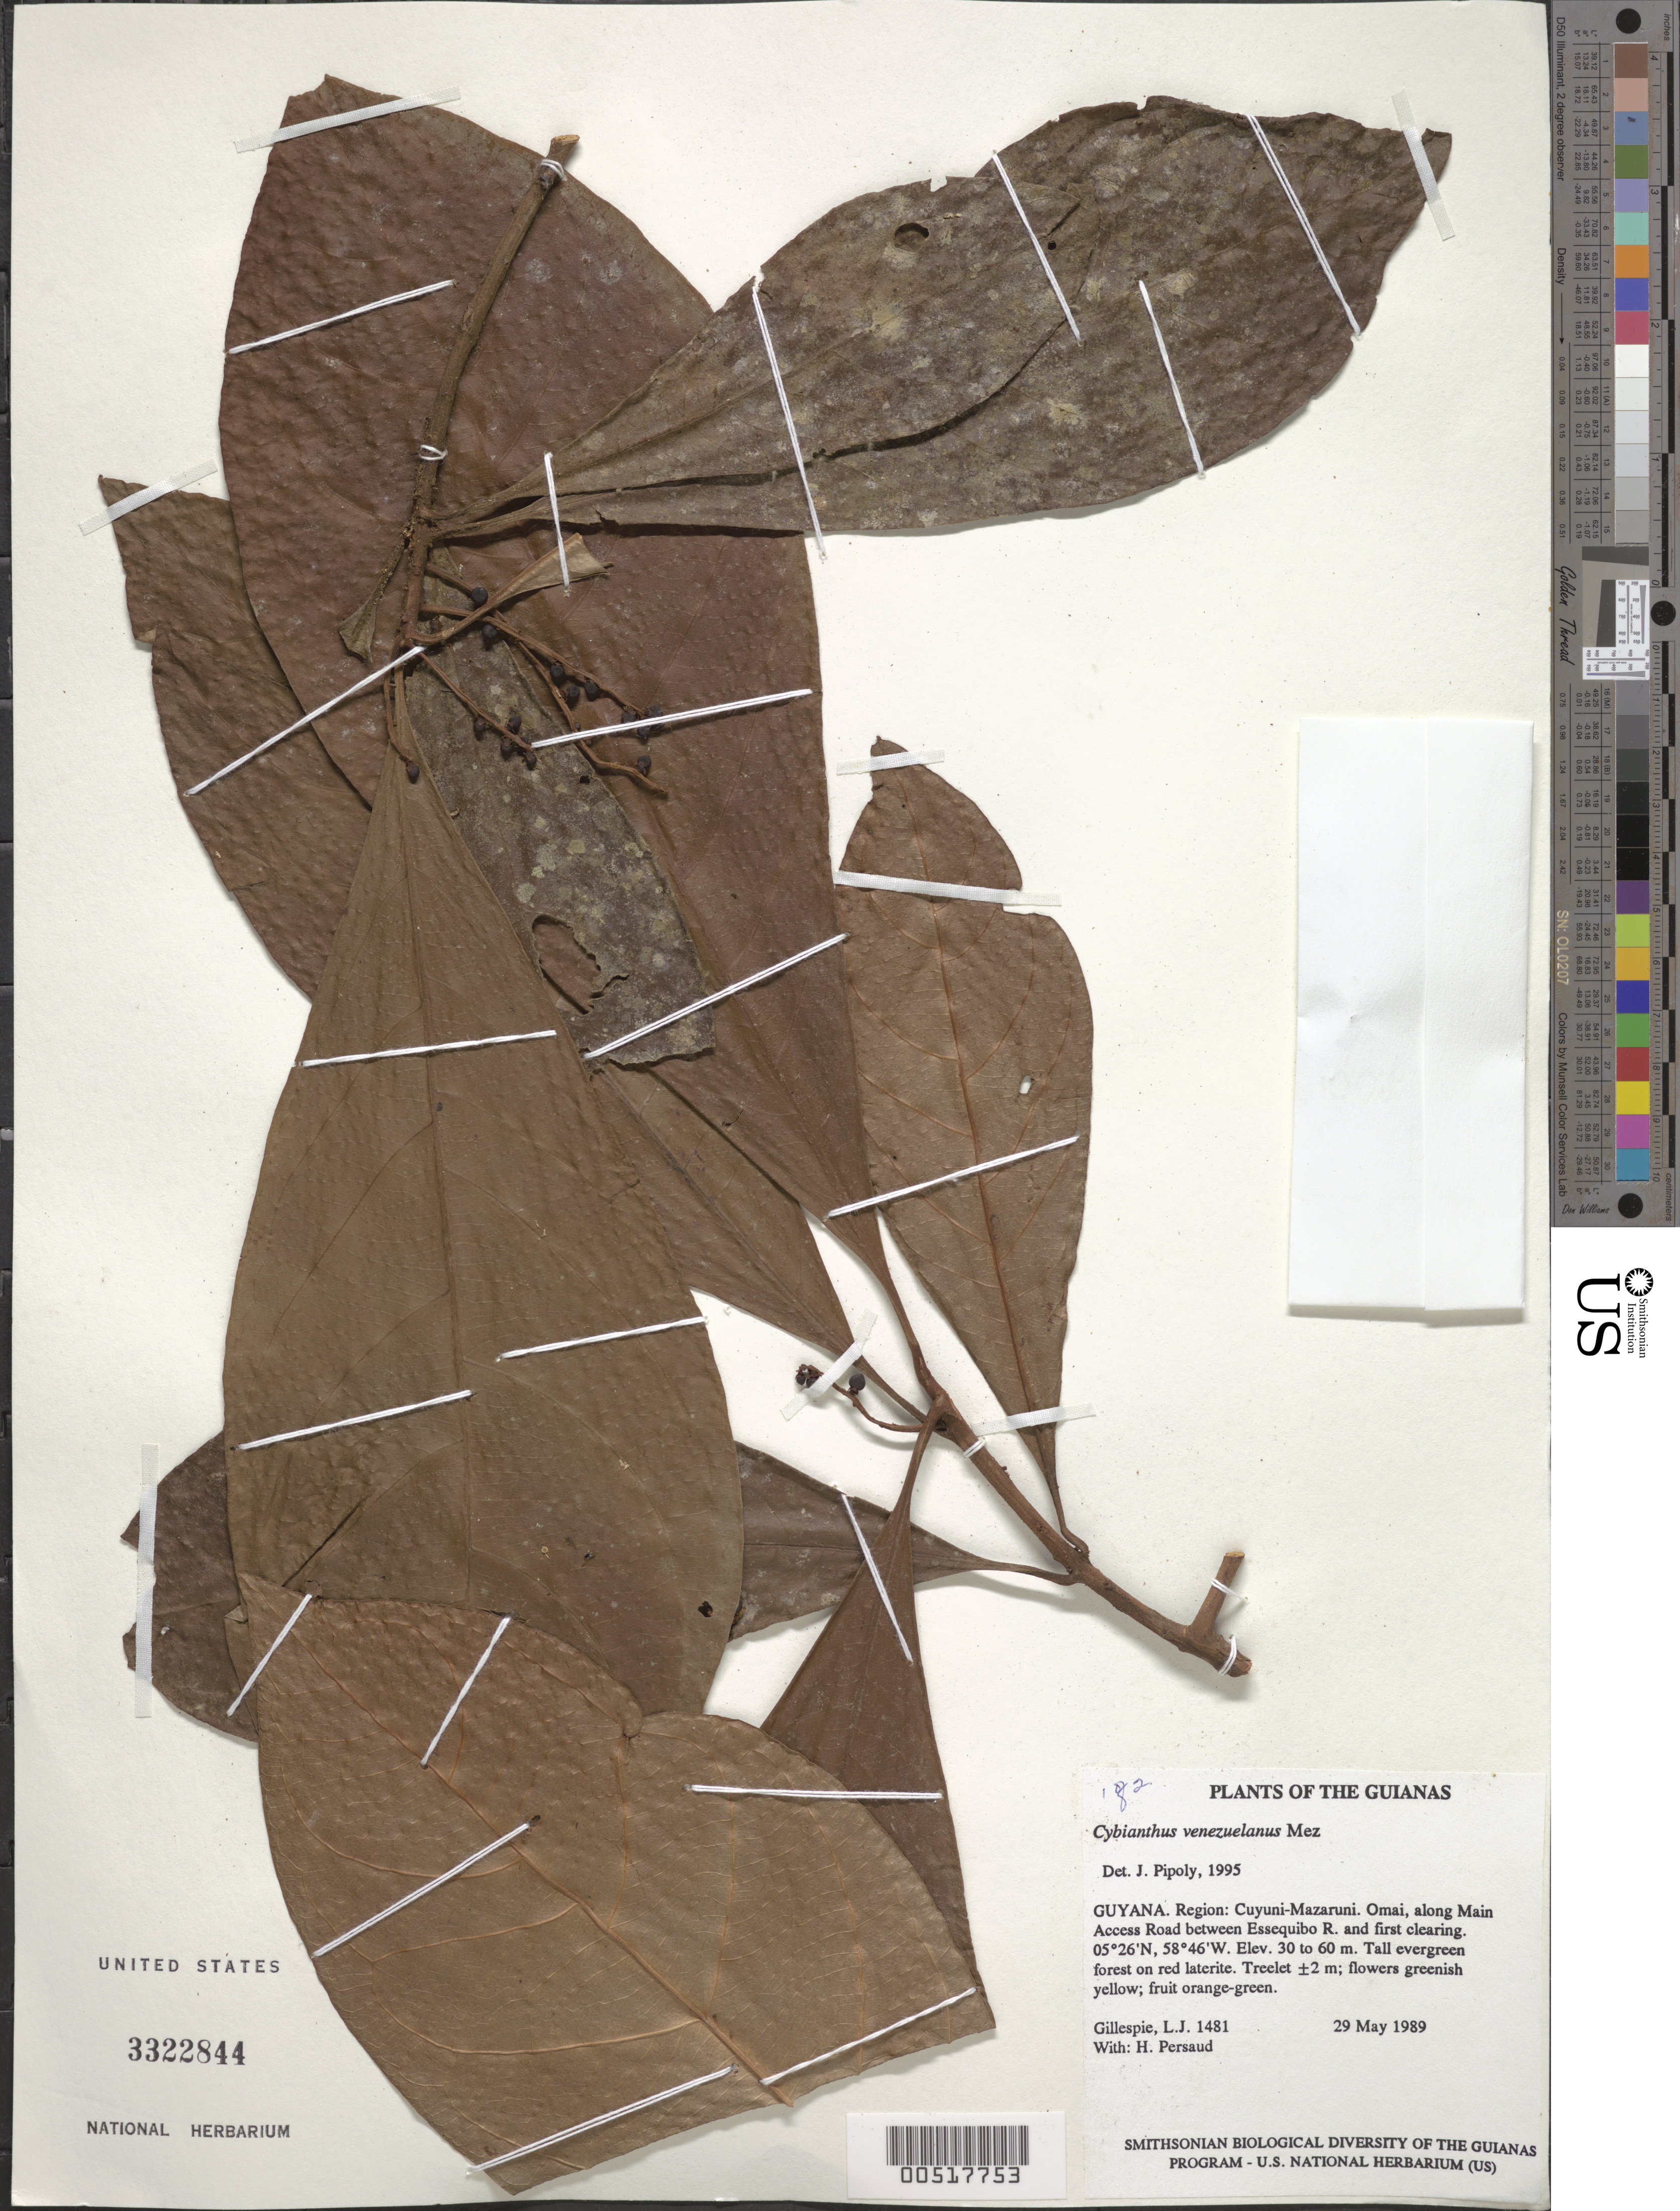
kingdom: Plantae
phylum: Tracheophyta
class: Magnoliopsida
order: Ericales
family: Primulaceae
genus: Cybianthus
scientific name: Cybianthus venezuelanus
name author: Mez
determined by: Pipoly, J. J., III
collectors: L. J. Gillespie & H. Persaud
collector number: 1481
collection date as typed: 29 May 1989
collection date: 1989-05-29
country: Guyana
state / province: Cuyuni-Mazaruni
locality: Omai, along Main Access Road between Essequibo R. and first clearing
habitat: Tall evergreen forest on red laterite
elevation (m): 30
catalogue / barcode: US 3322844